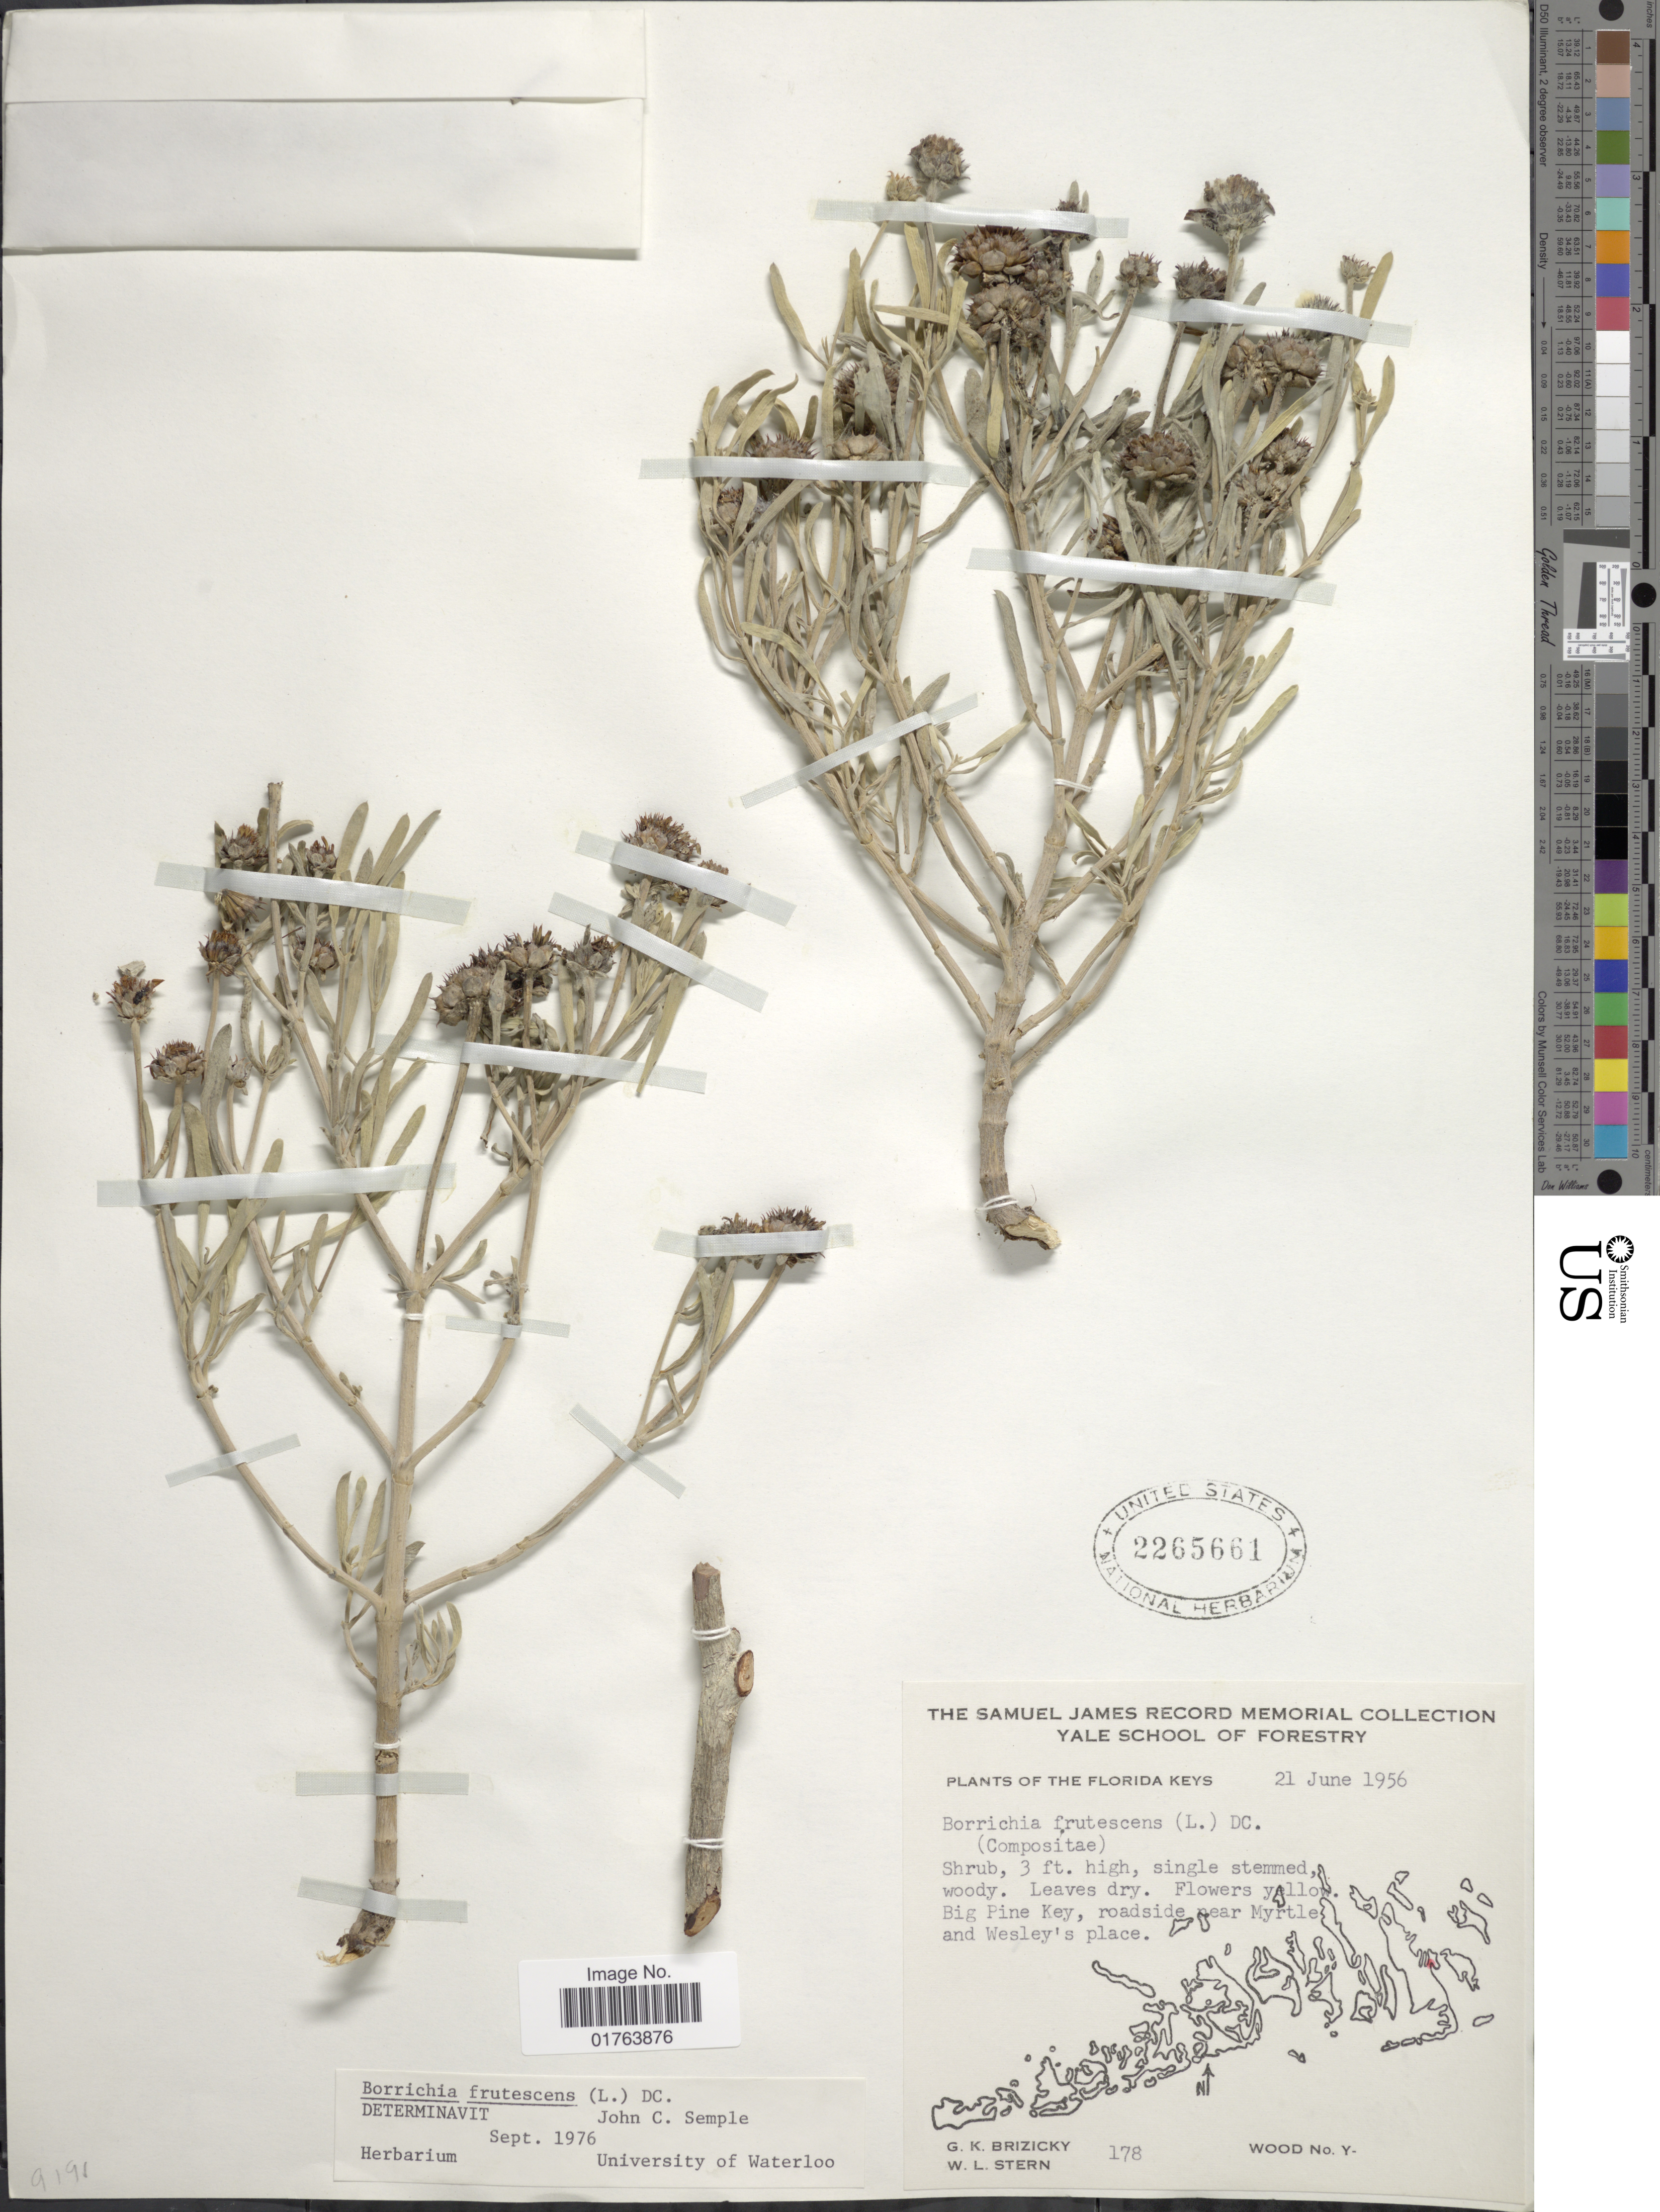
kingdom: Plantae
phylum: Tracheophyta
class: Magnoliopsida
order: Asterales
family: Asteraceae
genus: Borrichia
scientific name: Borrichia frutescens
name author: (L.) DC.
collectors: G. K. Brizicky & W. L. Stern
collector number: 178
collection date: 1956-06-21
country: United States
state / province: Florida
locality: Florida Keys, Big Pine Key, roadside near Myrtle and Wesley's place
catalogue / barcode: US 2265661